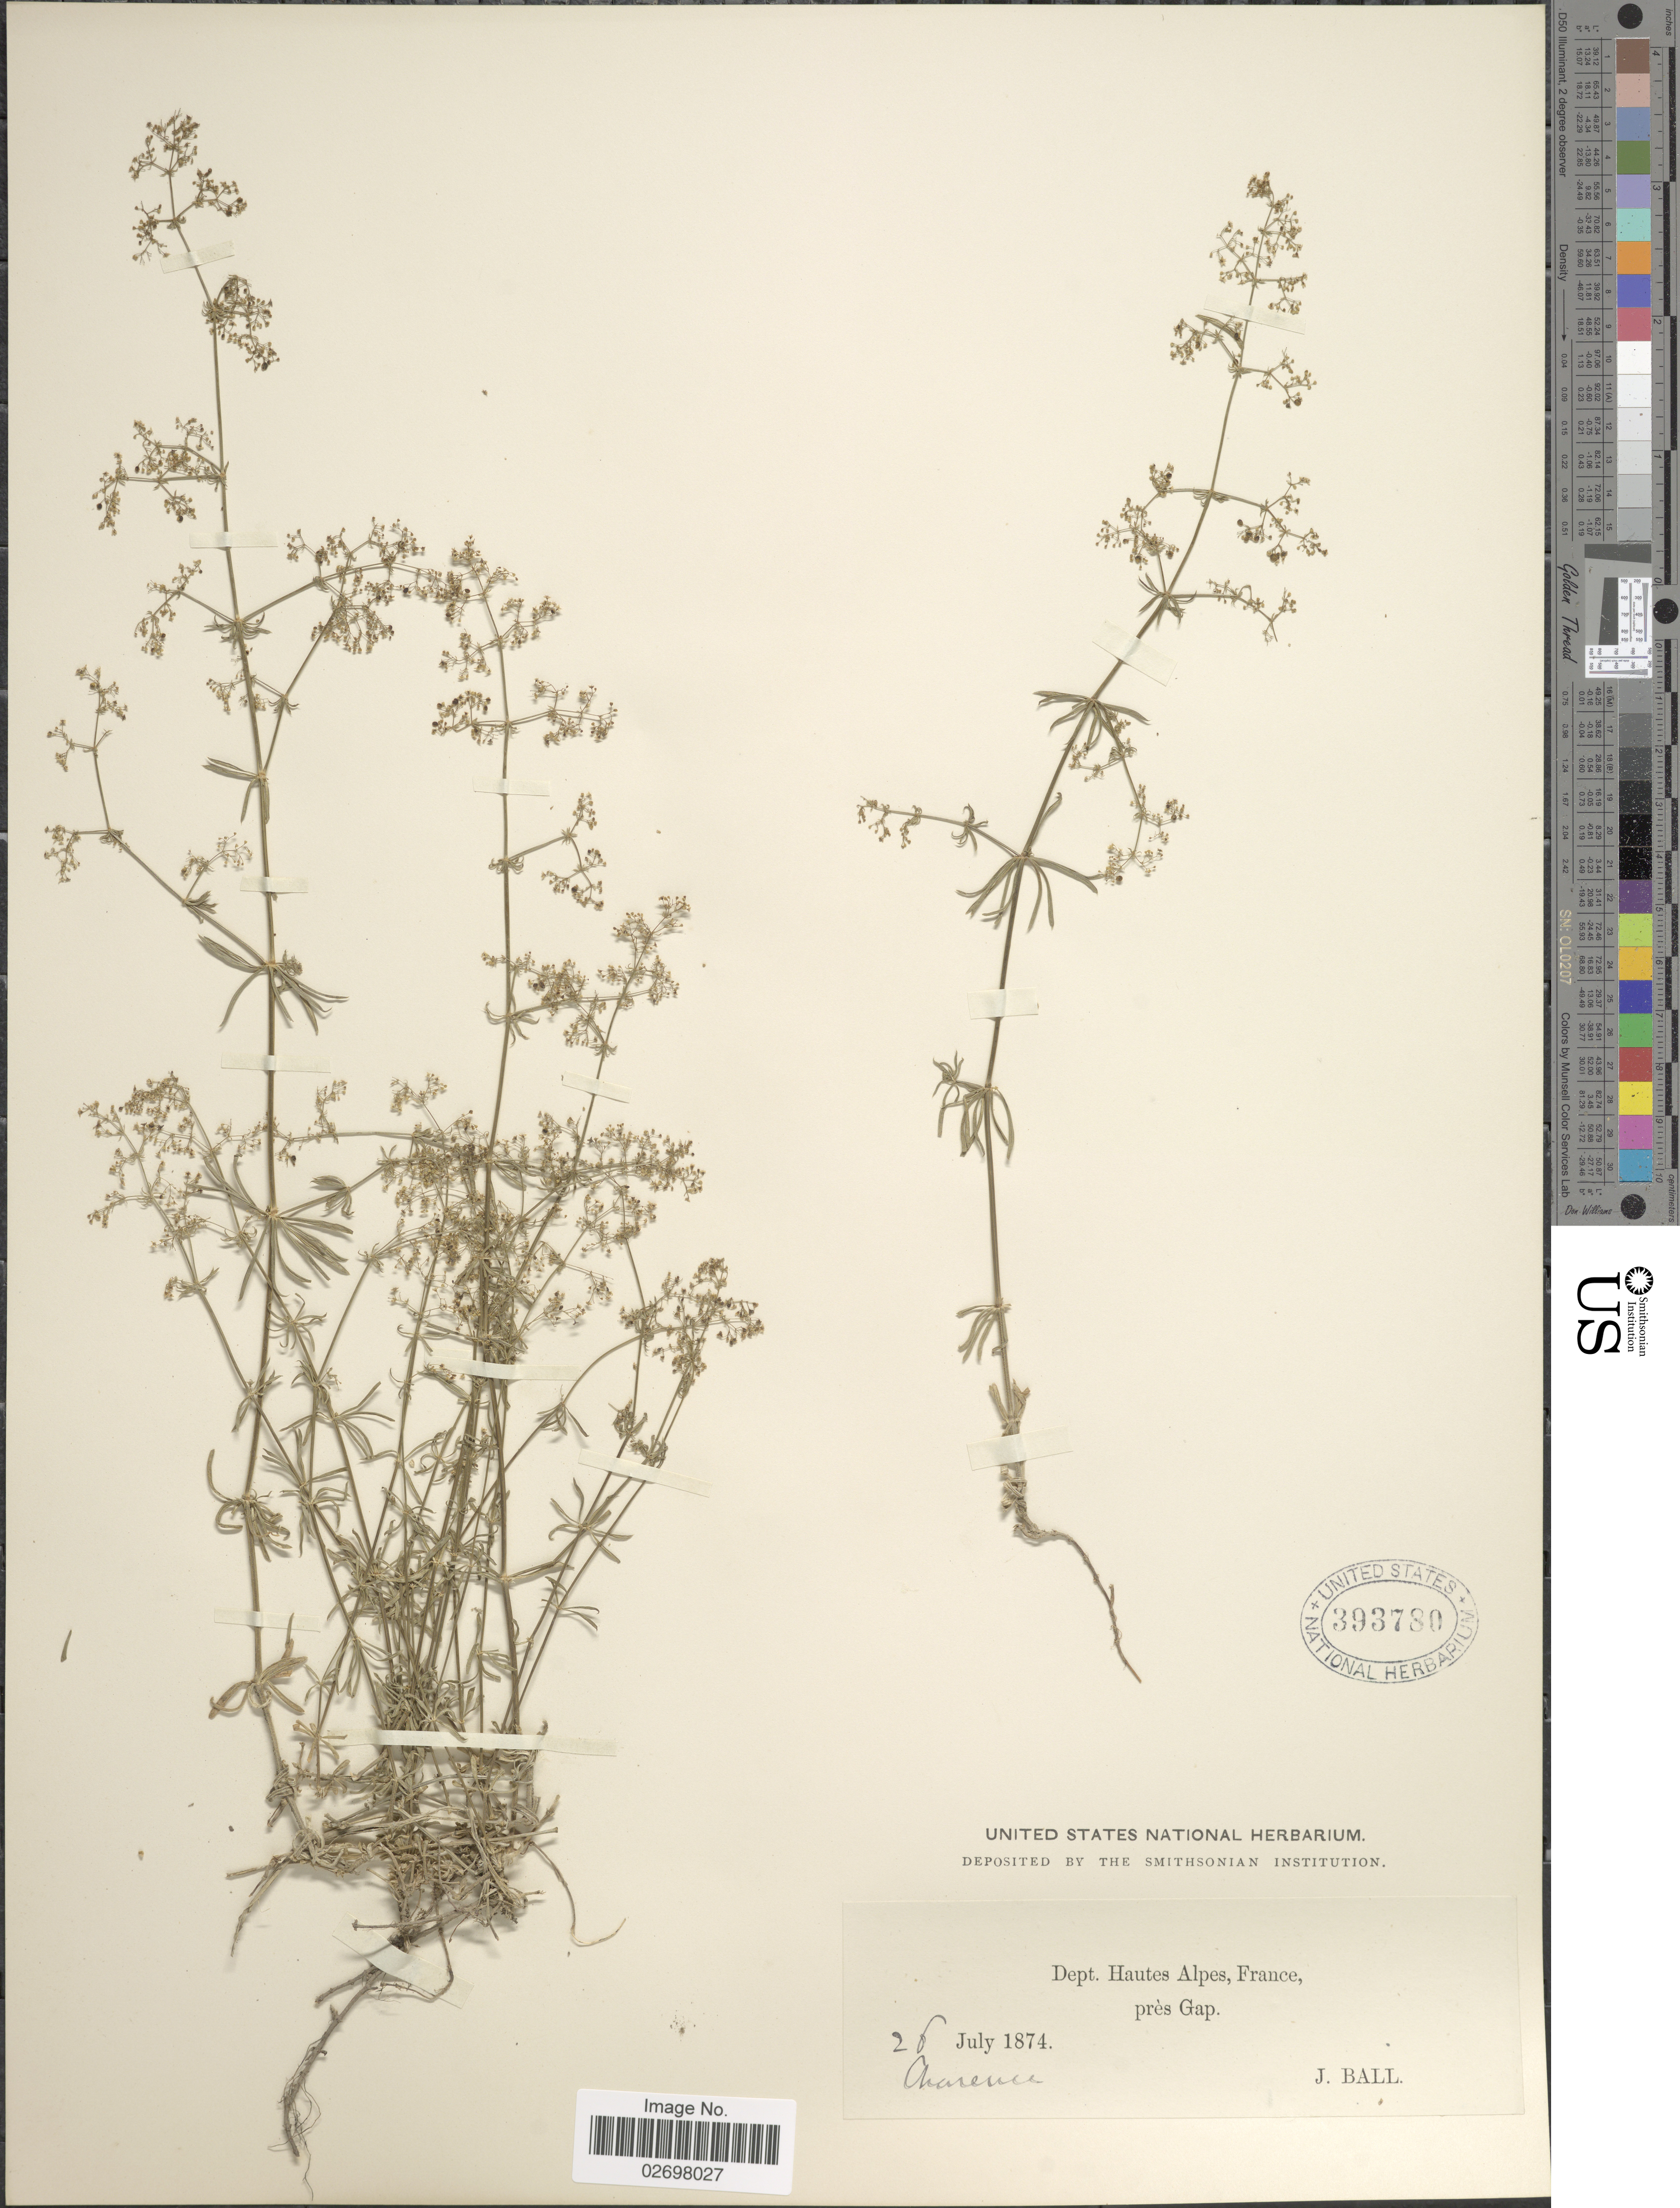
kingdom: Plantae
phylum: Tracheophyta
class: Magnoliopsida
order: Gentianales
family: Rubiaceae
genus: Galium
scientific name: Galium sp.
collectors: J. Ball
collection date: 1874-07-26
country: France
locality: Dept. Hautes Alpes, France, pres Gap, Charence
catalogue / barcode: US 393780